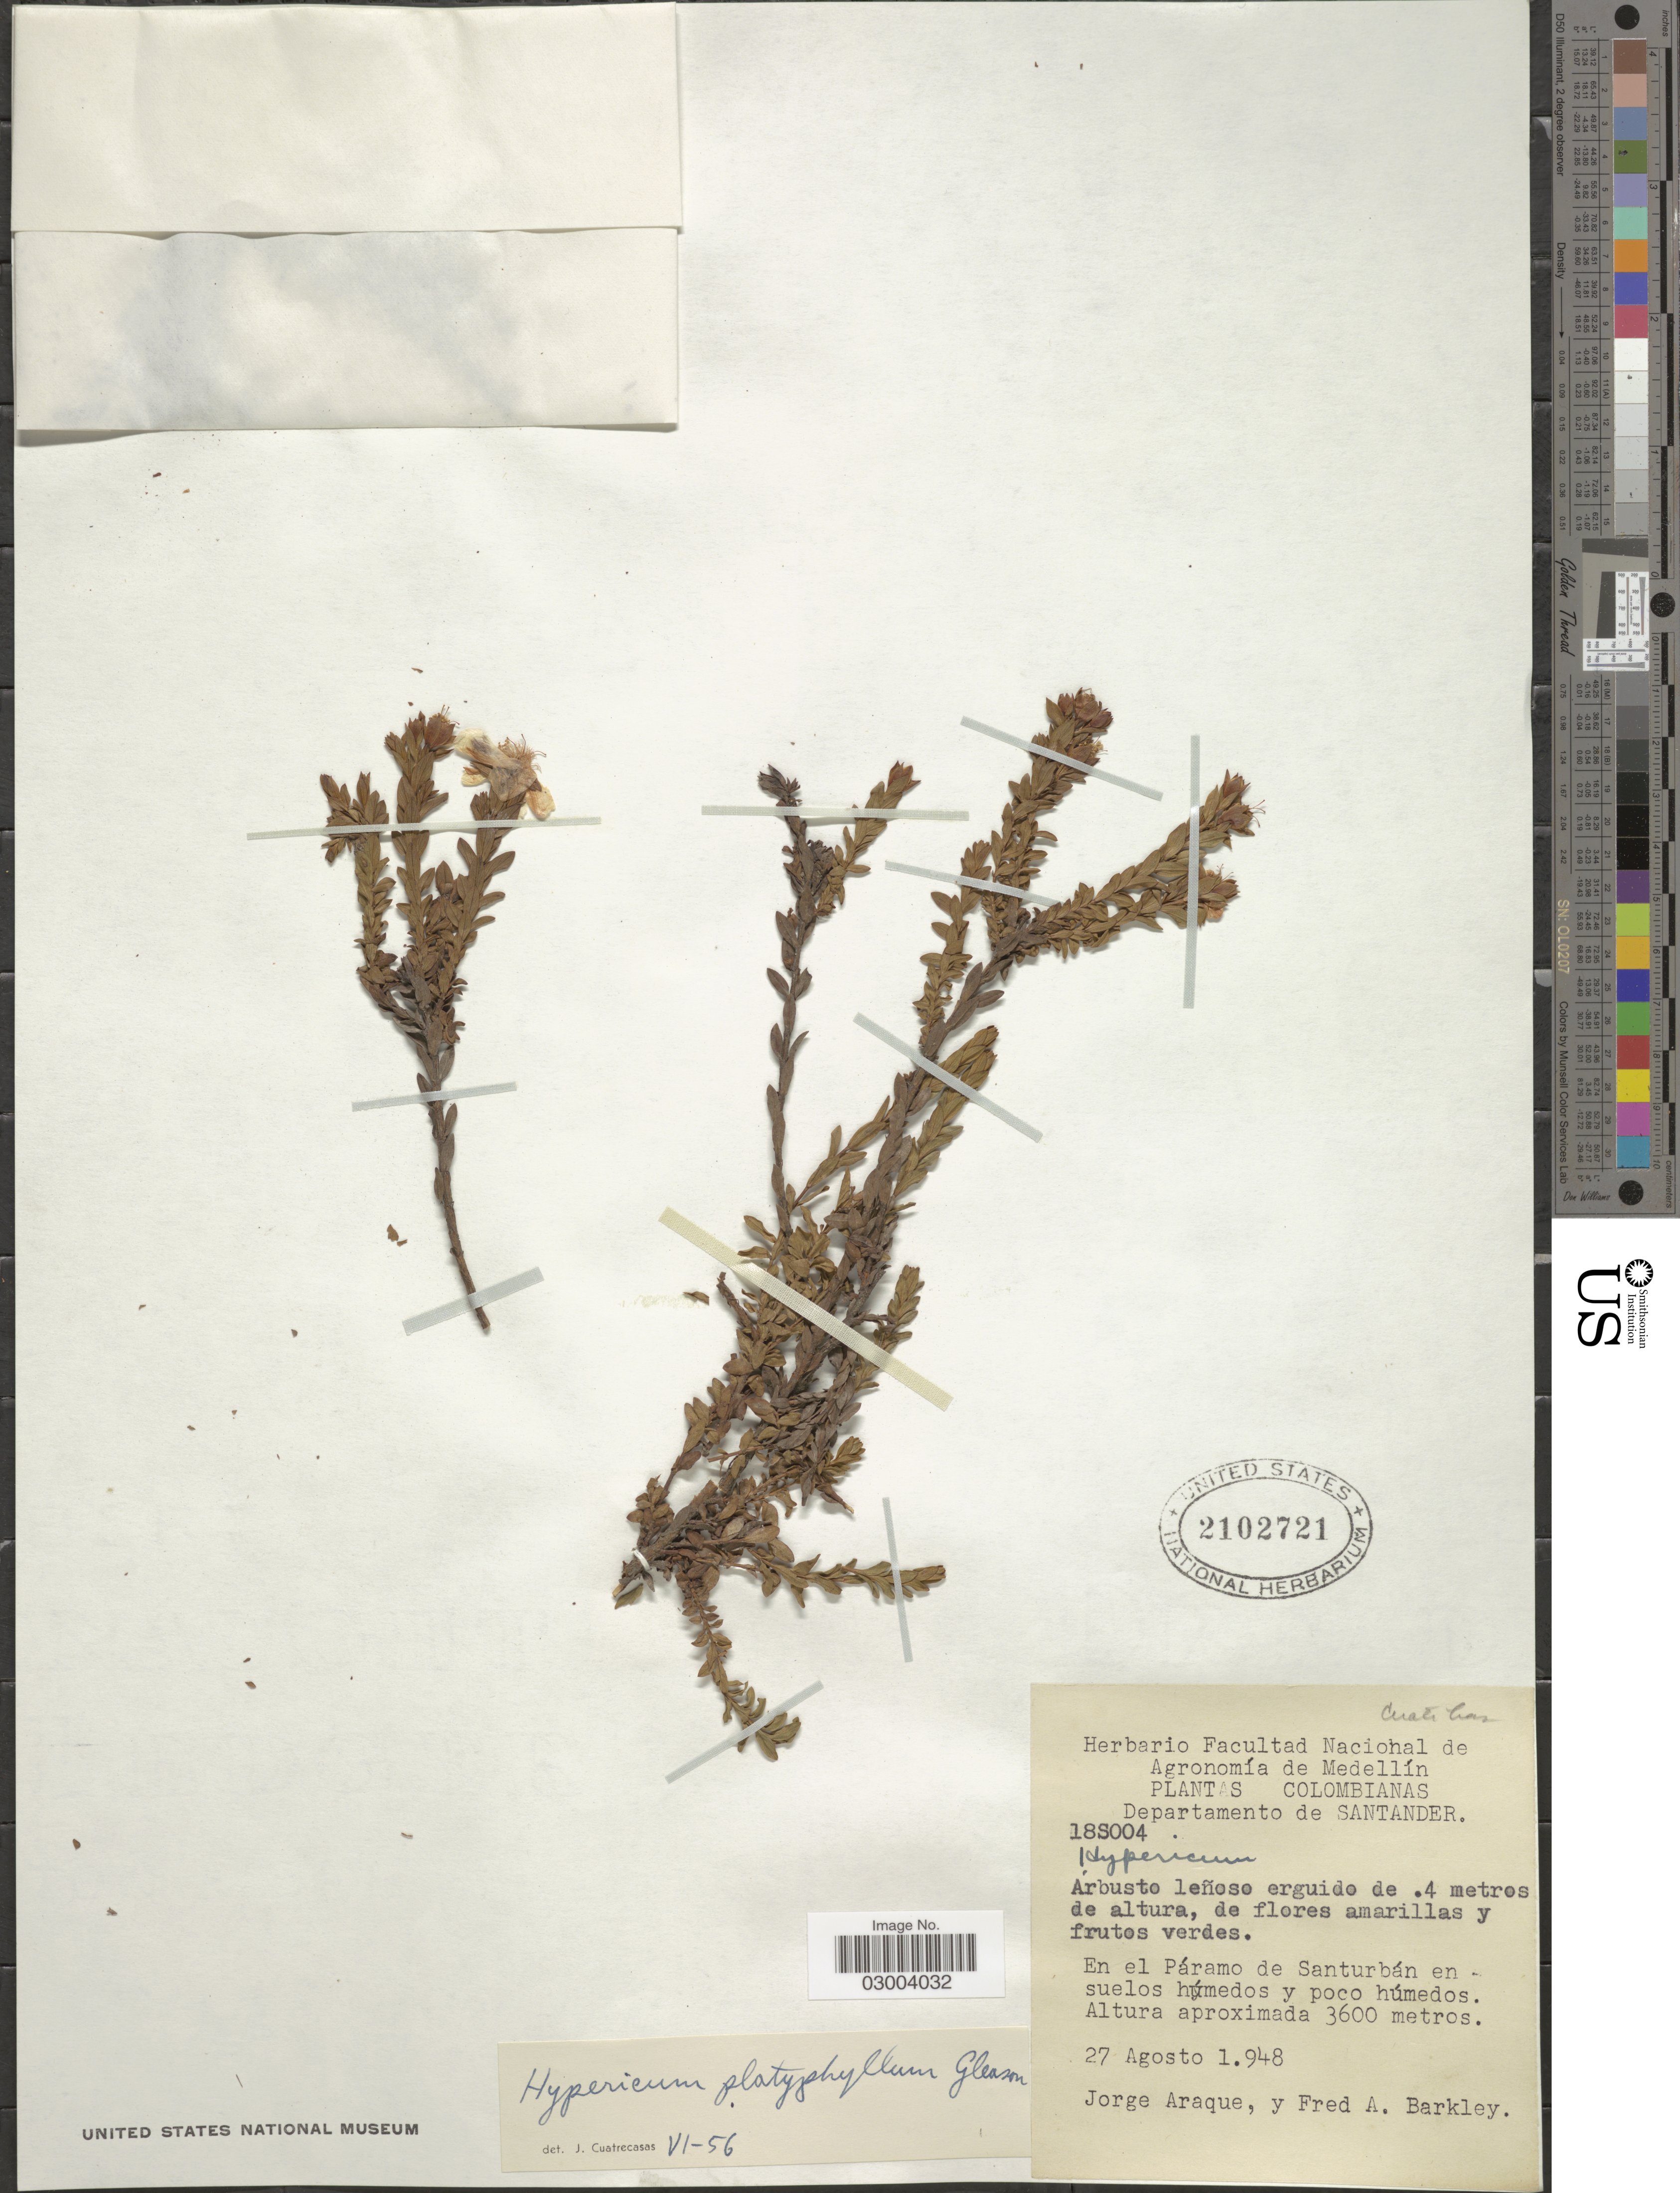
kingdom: Plantae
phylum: Tracheophyta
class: Magnoliopsida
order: Malpighiales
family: Hypericaceae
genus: Hypericum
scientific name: Hypericum mexicanum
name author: L.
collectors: J. Araque & F. A. Barkley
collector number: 18S004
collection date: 1948-08-27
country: Colombia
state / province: Santander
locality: Departamento de Santander, En el Páramo de Santurbán ensuelos húmedos y poco húmedos.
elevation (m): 3600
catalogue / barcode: US 2102721